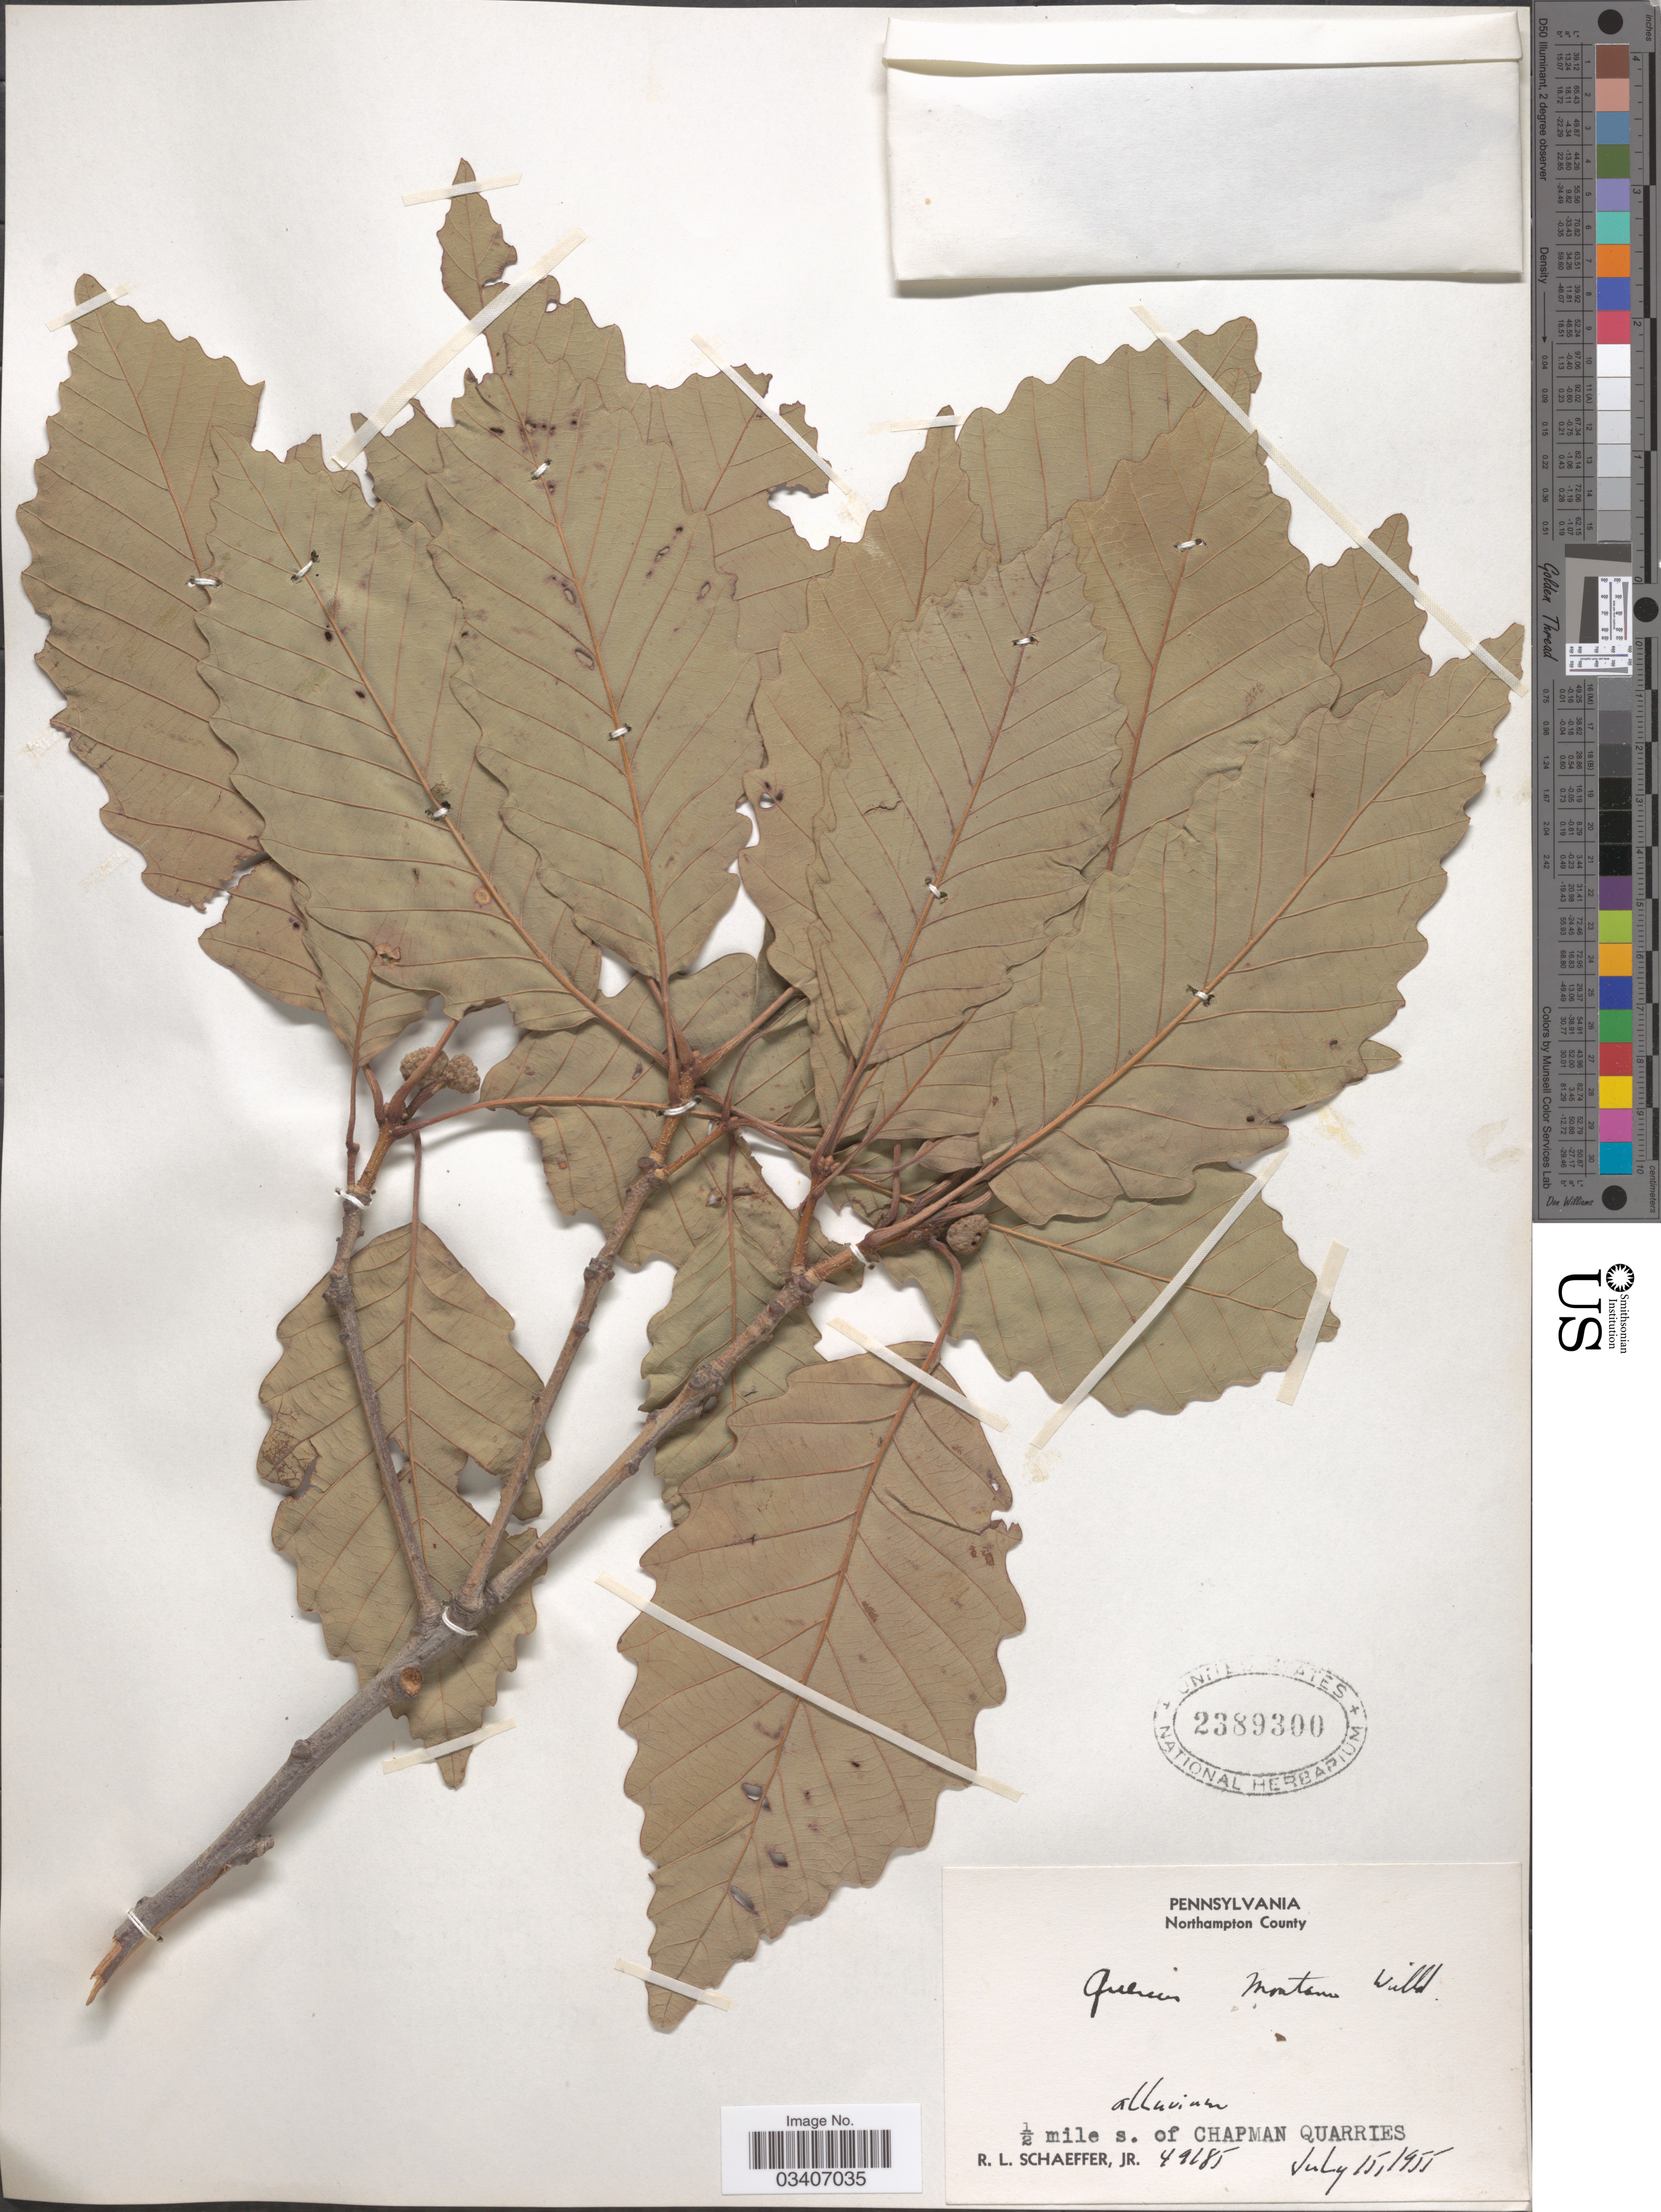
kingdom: Plantae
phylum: Tracheophyta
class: Magnoliopsida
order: Fagales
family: Fagaceae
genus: Quercus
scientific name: Quercus montana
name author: Willd.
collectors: R. L. Schaeffer Jr.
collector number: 49185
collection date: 1955-07-15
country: United States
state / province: Pennsylvania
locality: Northampton County. ½ mile s. of Chapman Quarries.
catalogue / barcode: US 2389300